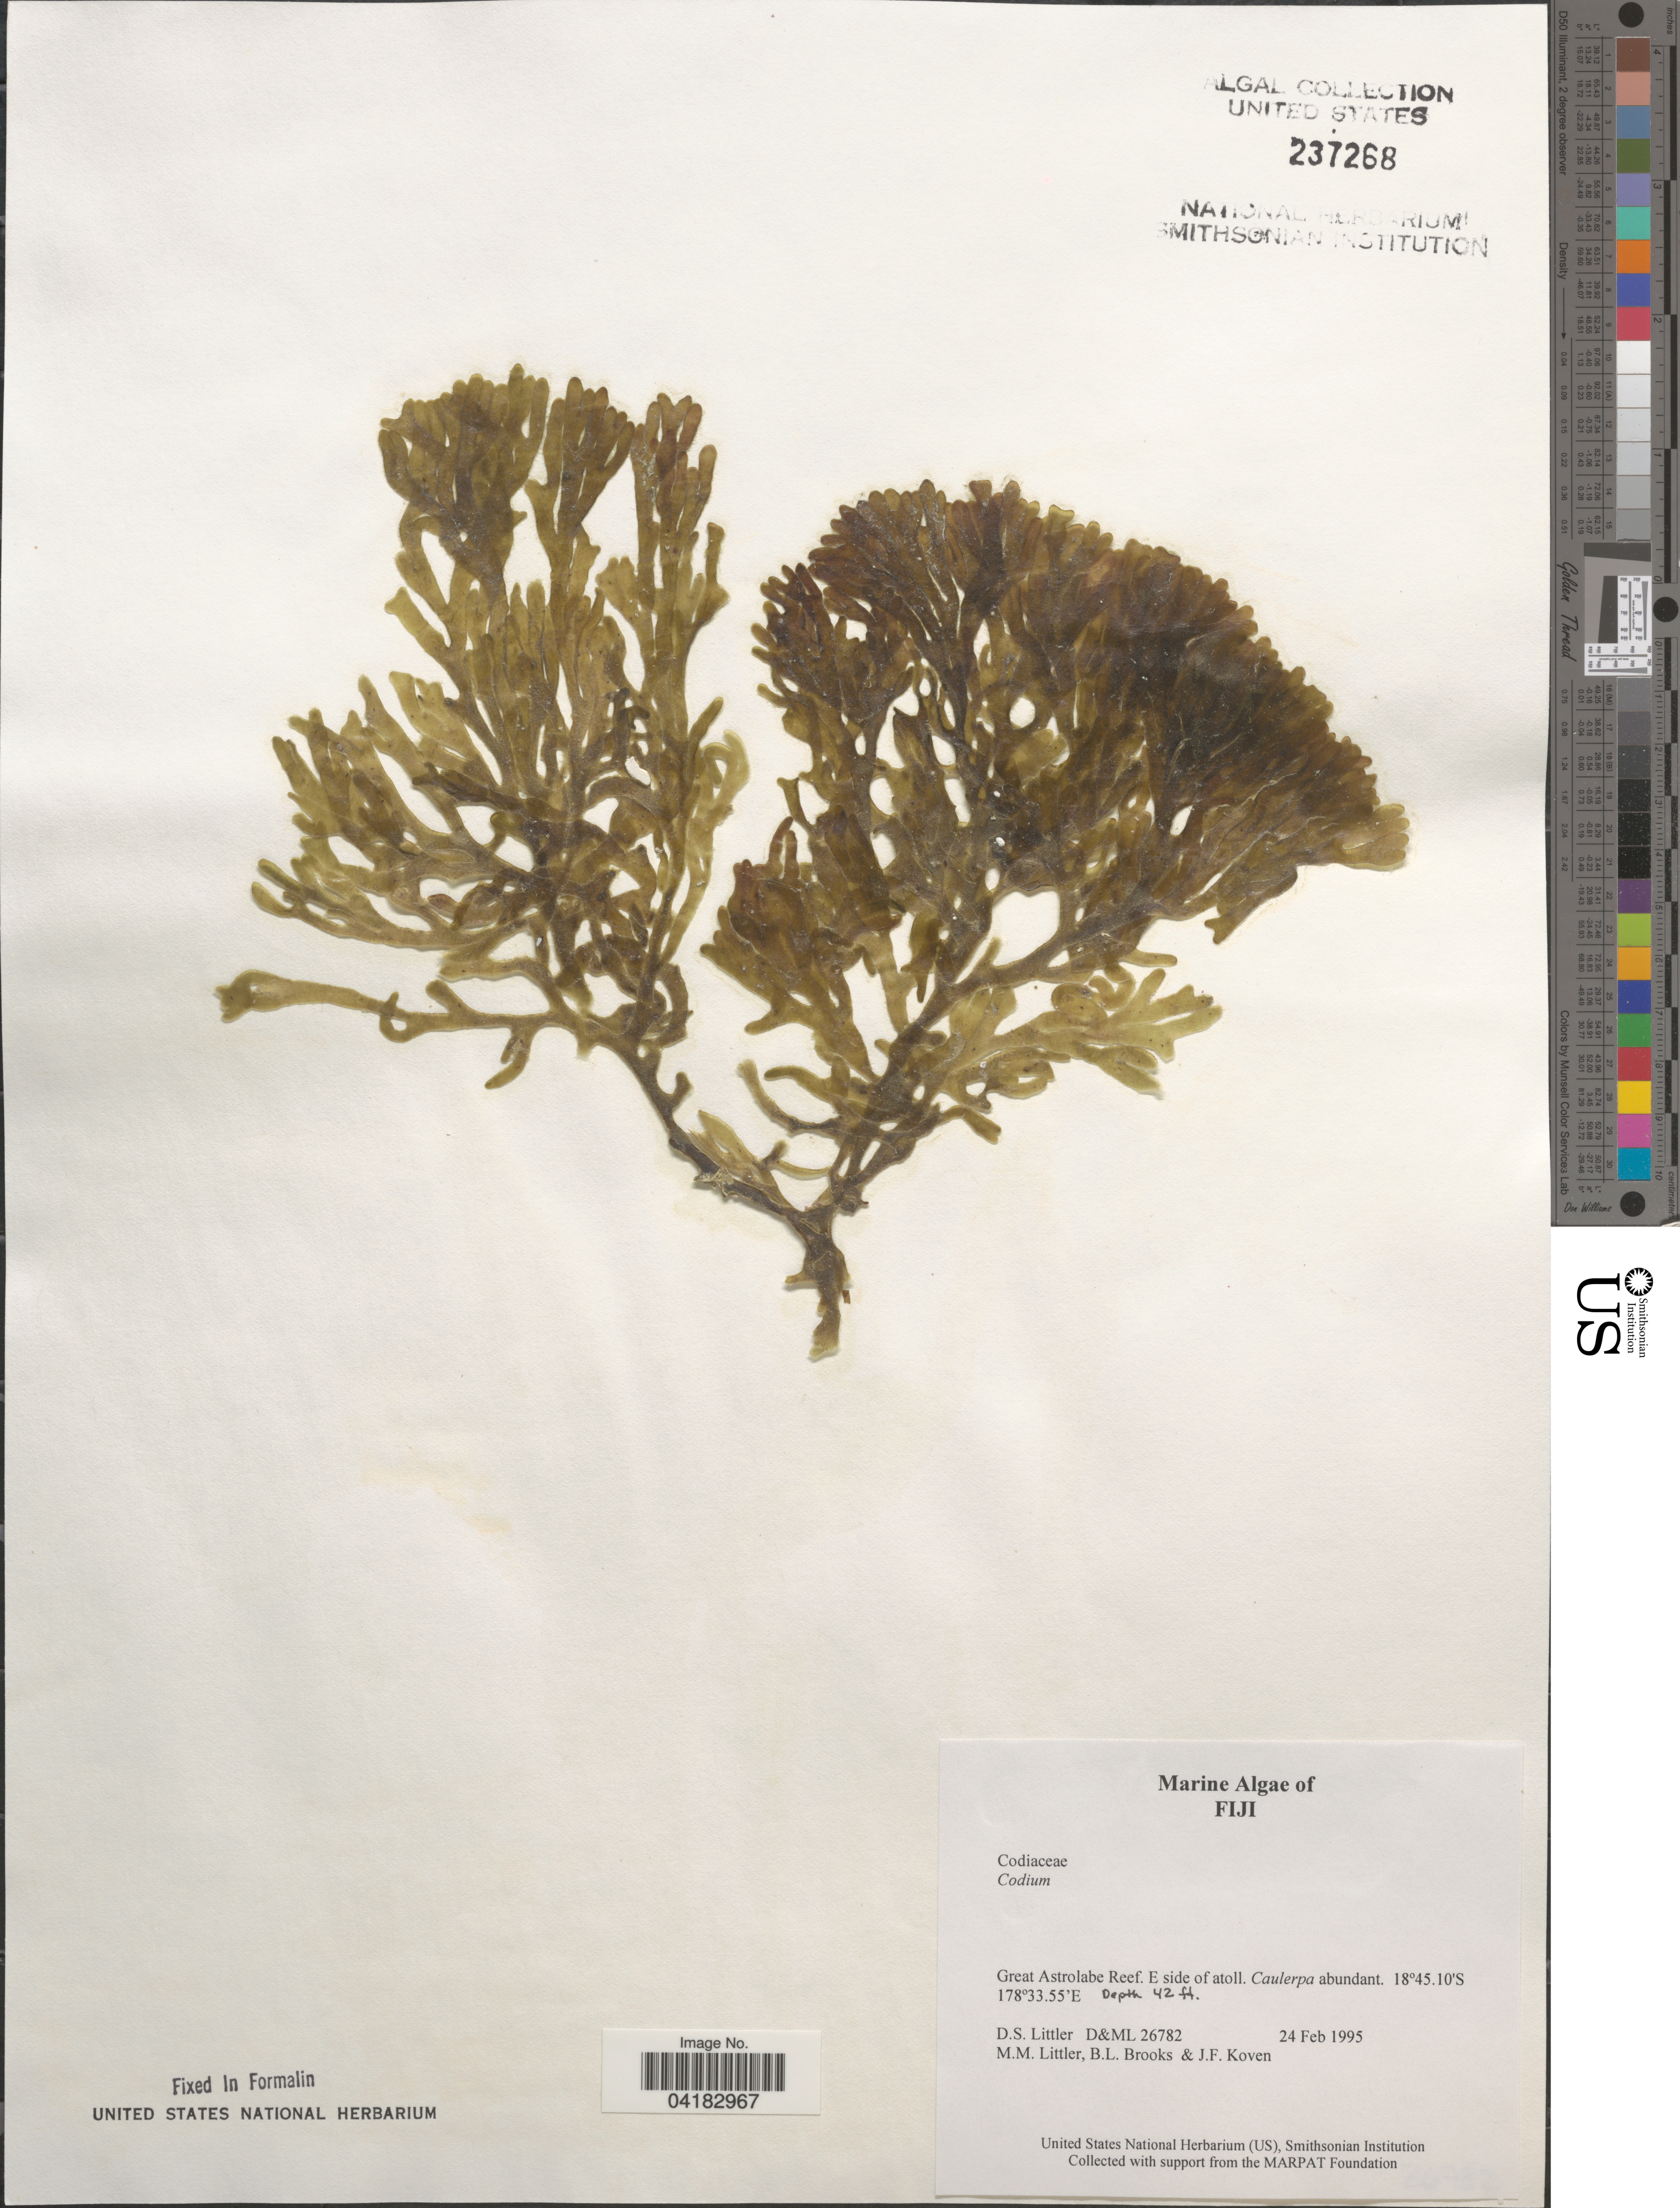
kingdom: Plantae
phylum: Chlorophyta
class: Ulvophyceae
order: Bryopsidales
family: Codiaceae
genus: Codium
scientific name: Codium sp.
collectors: D. S. Littler, B. Brooks & J. Koven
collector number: D&ML26782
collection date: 1995-02-24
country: Fiji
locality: Great Astrolabe Reef. E side of atoll.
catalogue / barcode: US 237268